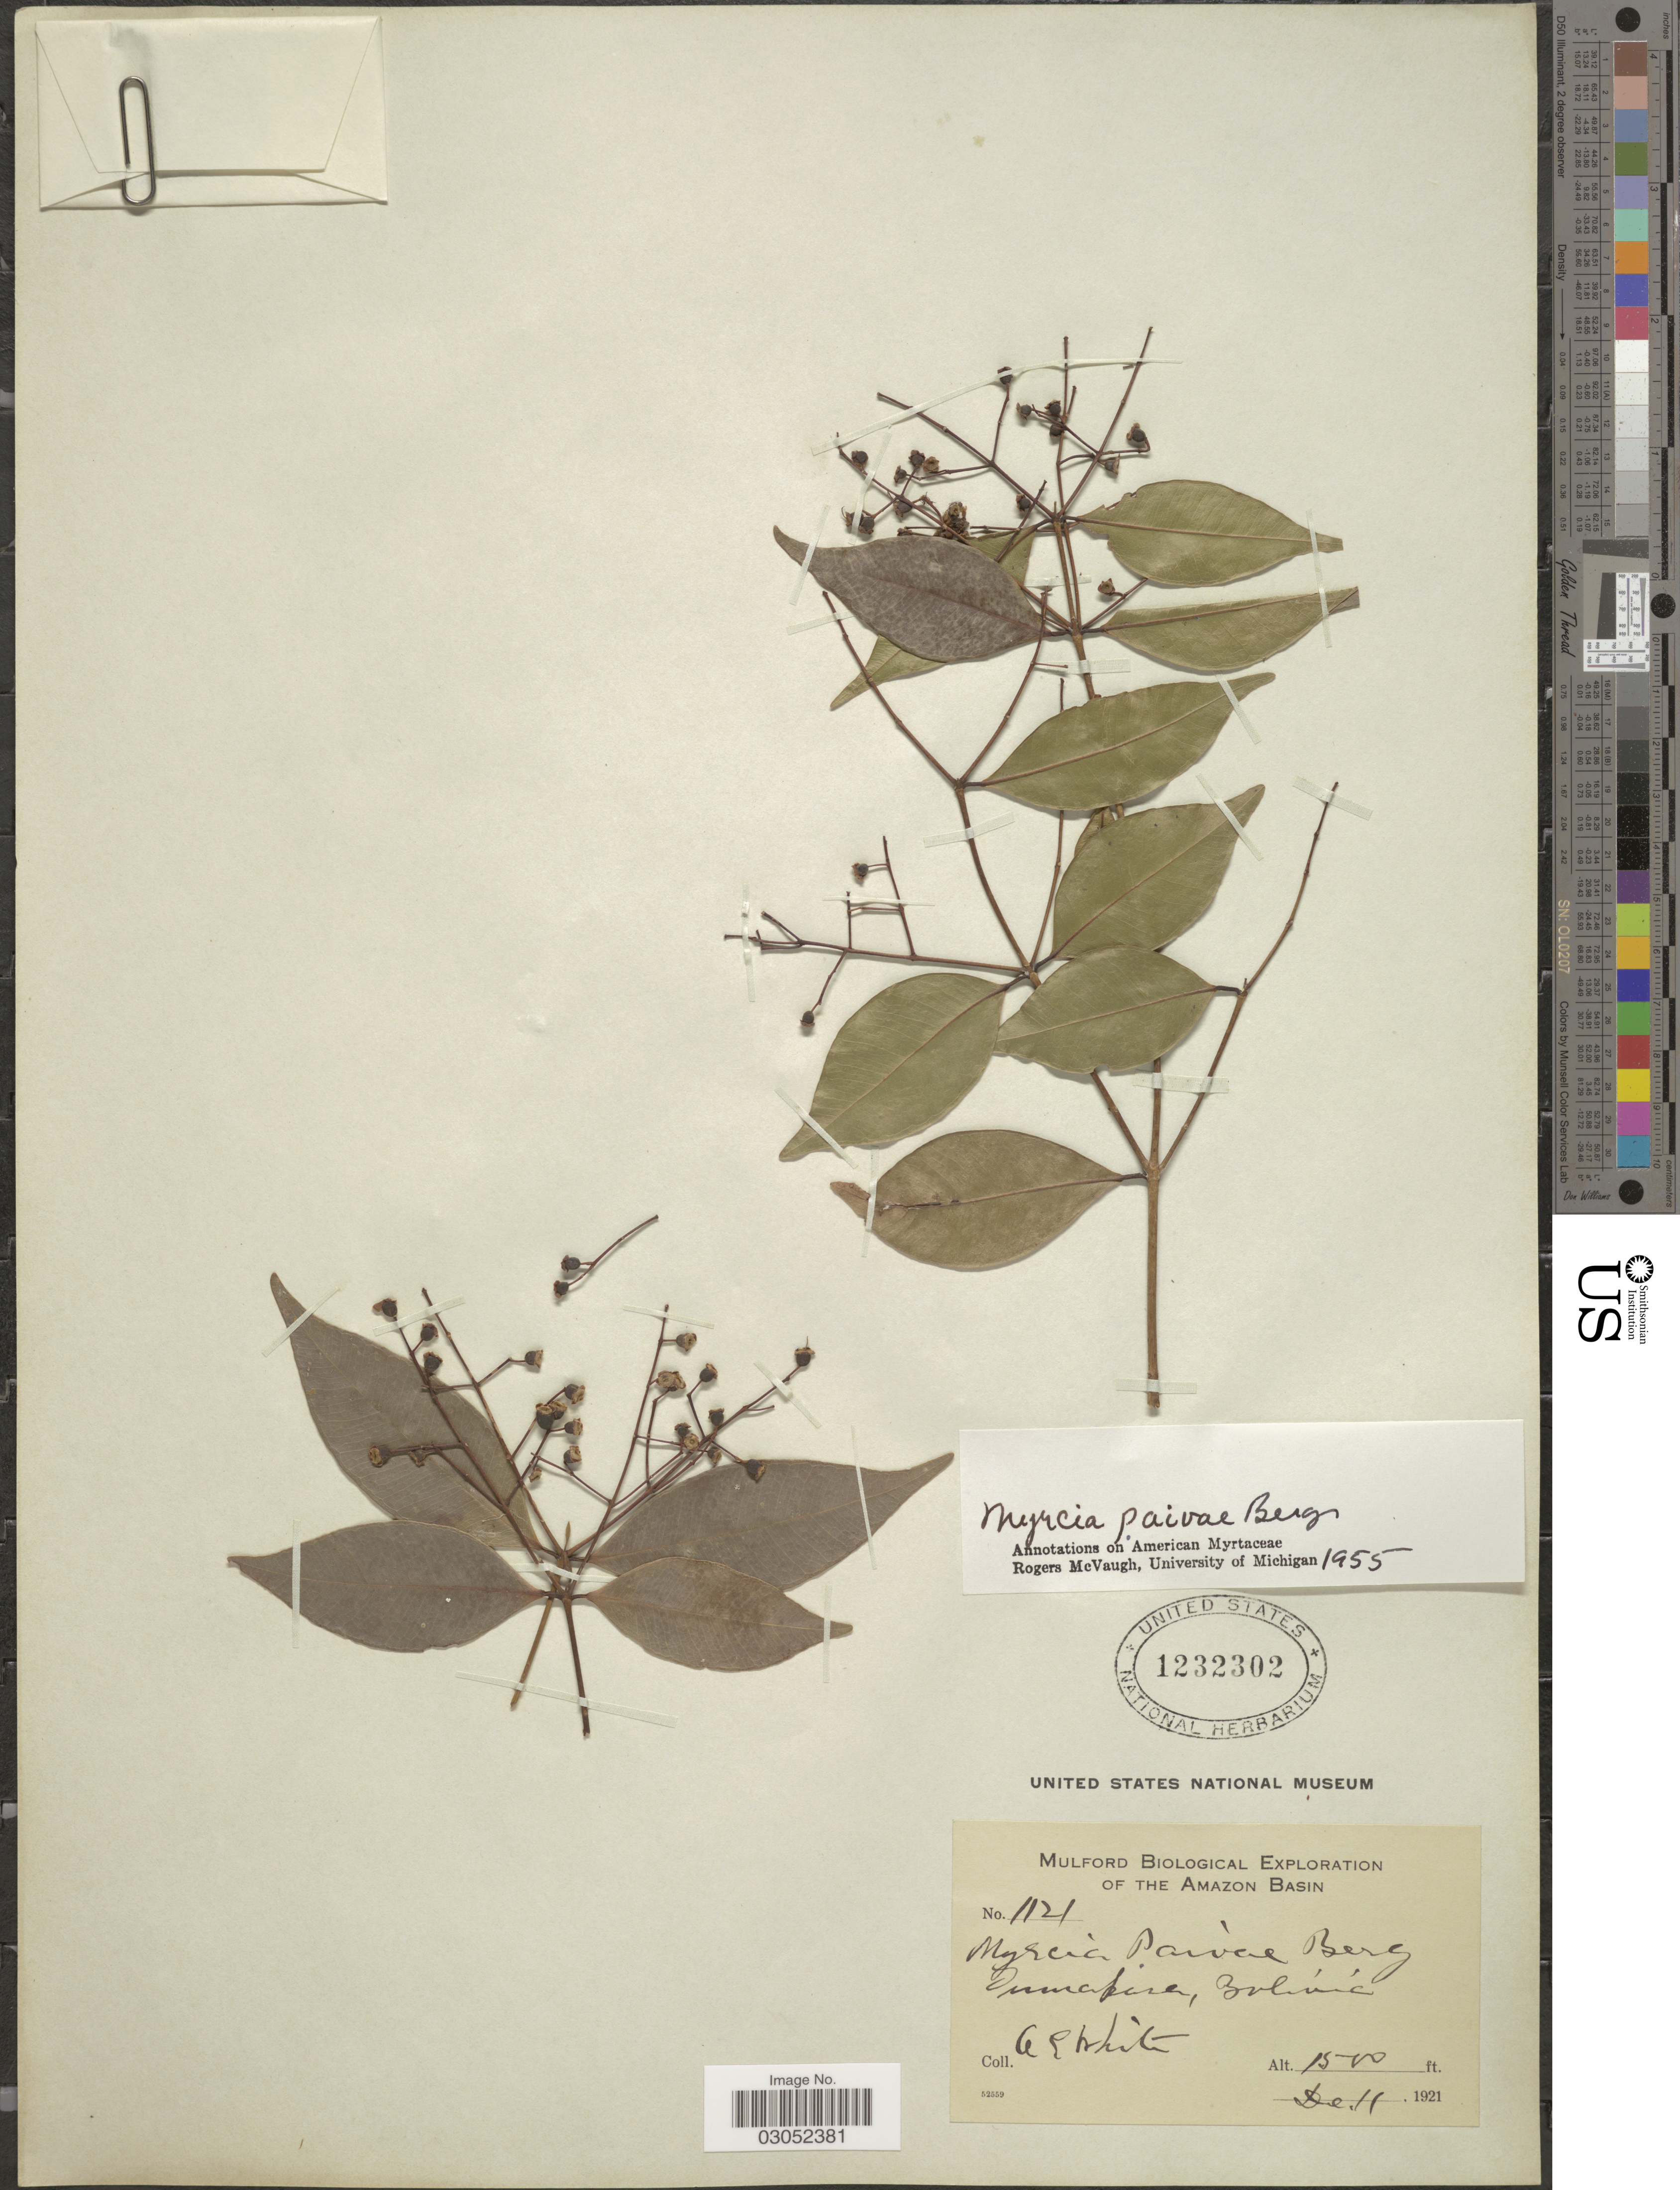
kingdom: Plantae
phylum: Tracheophyta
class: Magnoliopsida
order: Myrtales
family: Myrtaceae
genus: Myrcia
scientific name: Myrcia paivae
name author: O. Berg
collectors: O. E. White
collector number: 1121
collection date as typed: Dec. 11, 1921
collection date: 1921-12-11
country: Bolivia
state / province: La Paz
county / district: Iturralde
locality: Tumupasa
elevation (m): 457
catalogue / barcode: US 1232302